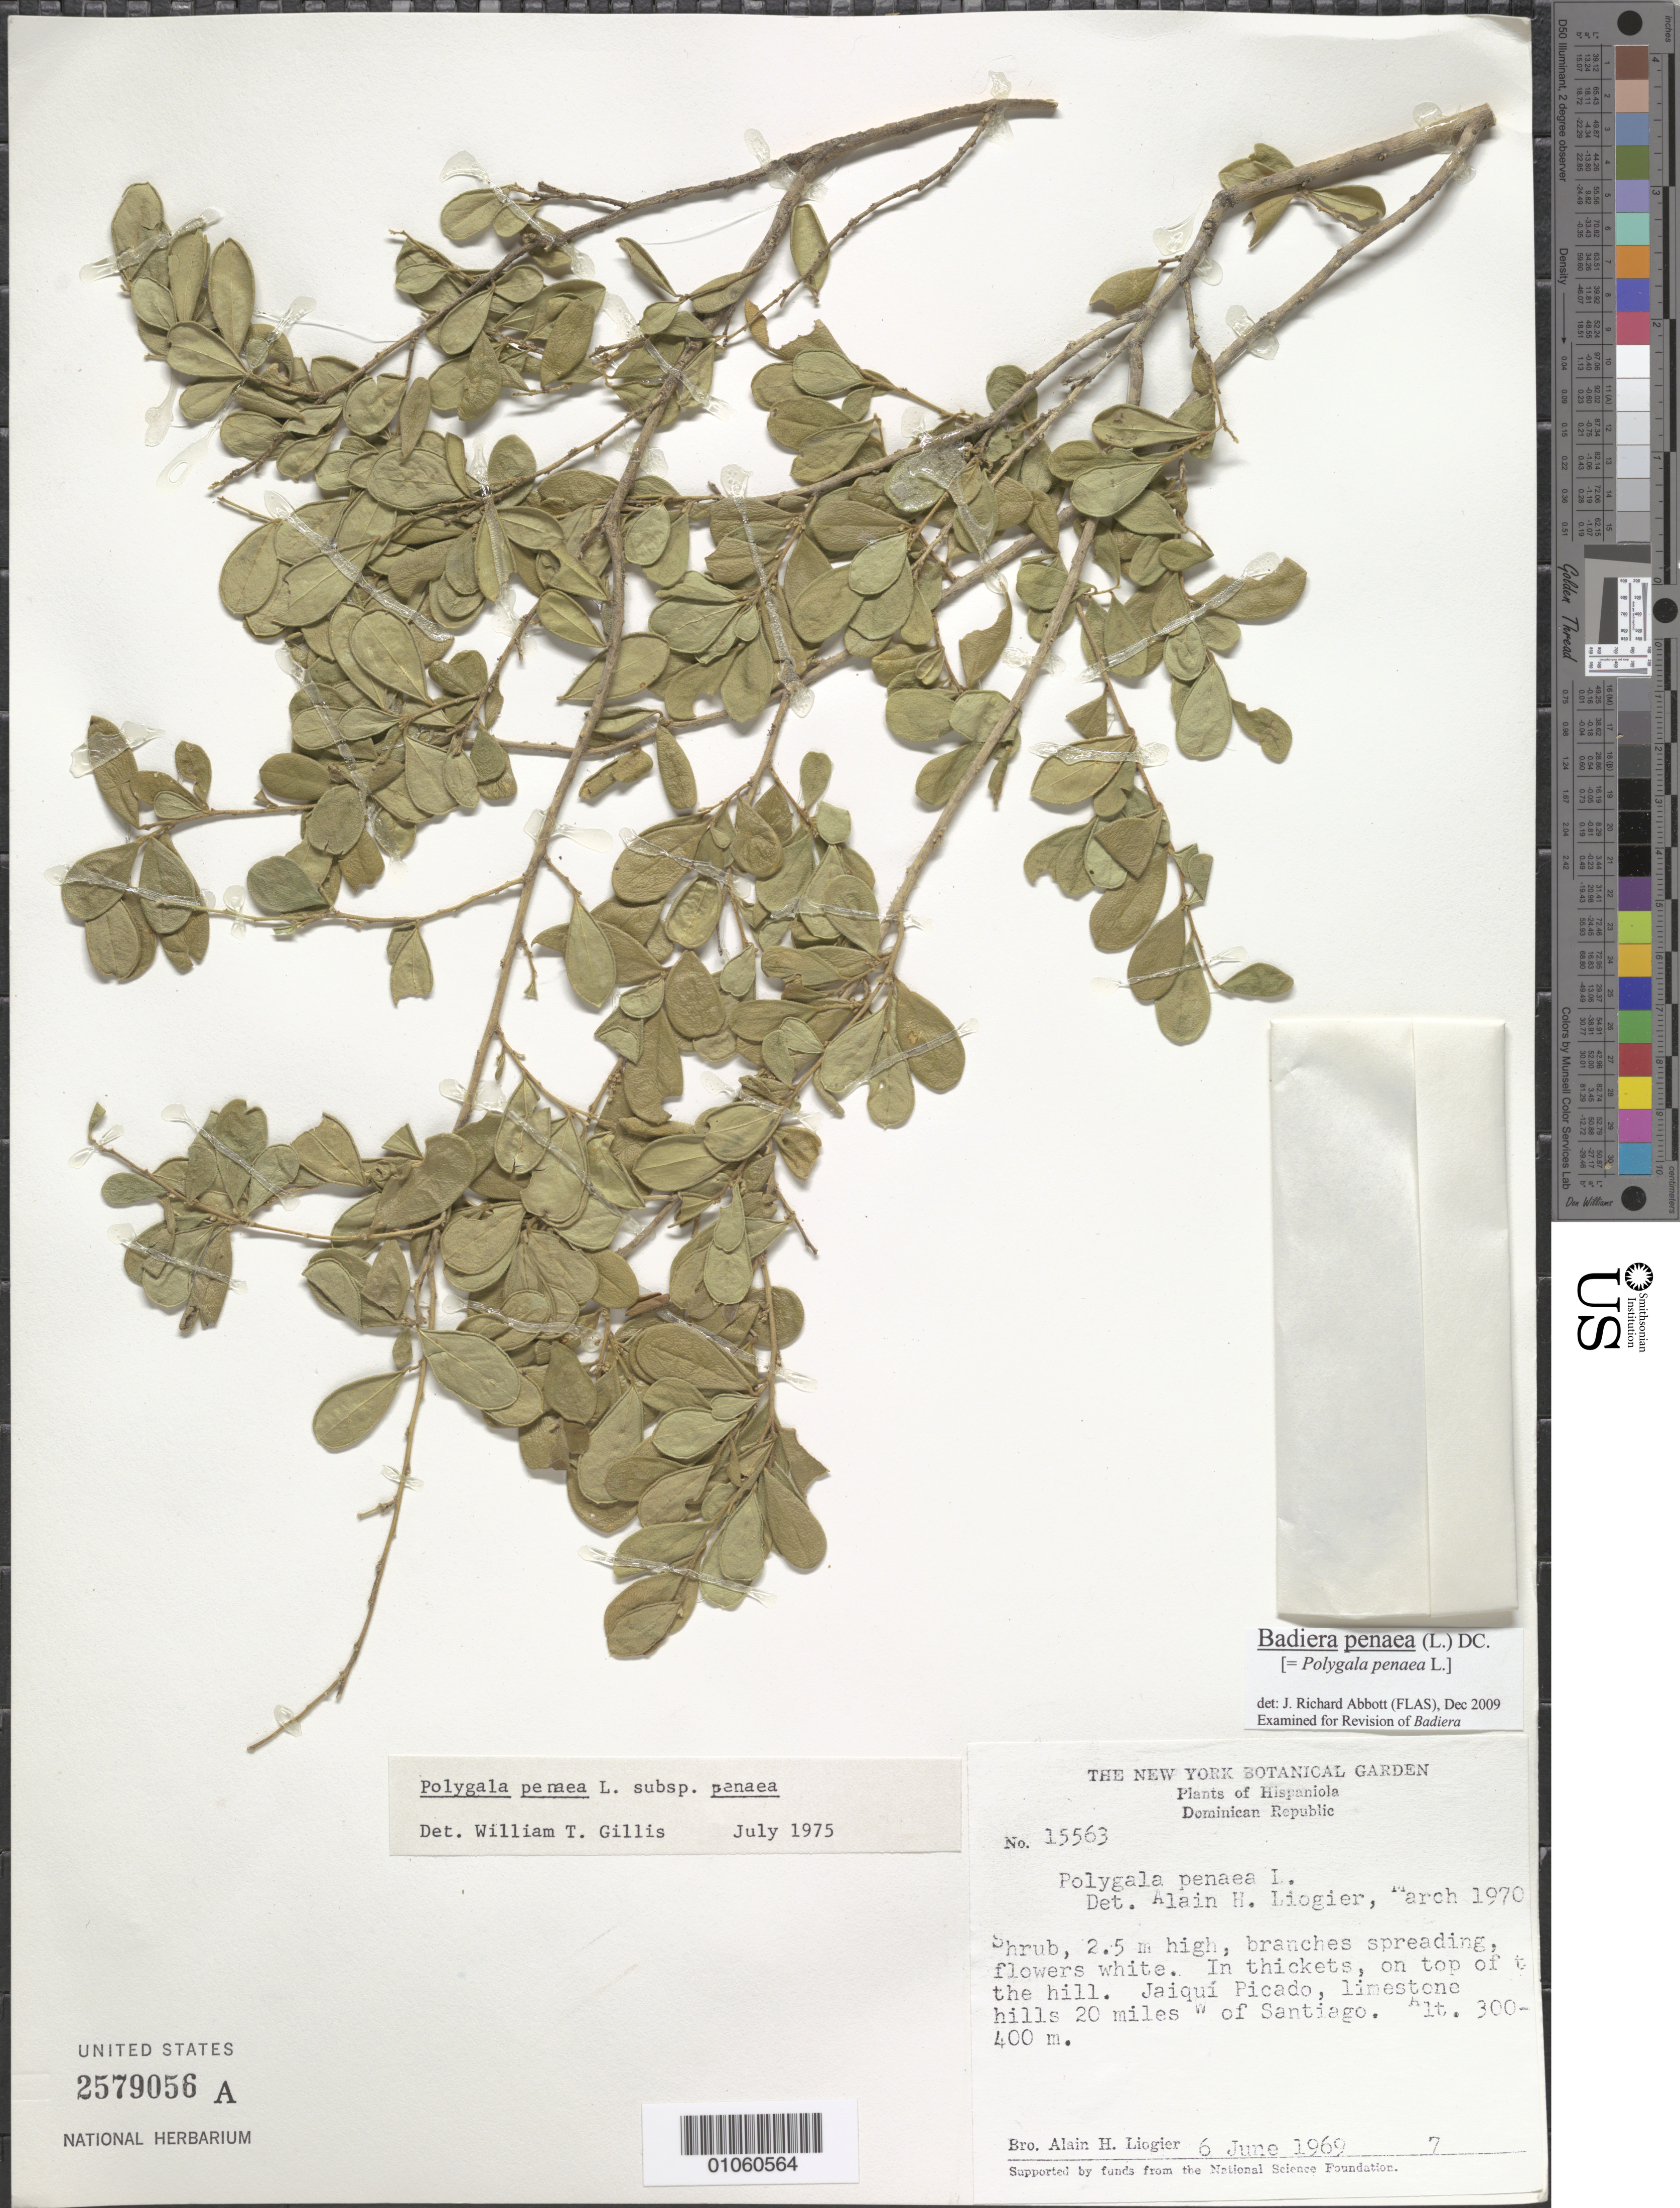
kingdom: Plantae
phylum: Tracheophyta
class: Magnoliopsida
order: Fabales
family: Polygalaceae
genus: Badiera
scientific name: Badiera penaea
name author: (L.) DC.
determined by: Abbott, J. R., (FLAS)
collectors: A. H. Liogier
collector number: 15563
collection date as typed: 06 Jun 1969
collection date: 1969-06-06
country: Dominican Republic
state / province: Santiago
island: Hispaniola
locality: Jaiquí Picado, 20 miles W of Santiago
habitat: In thickets, on top of the hill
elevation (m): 300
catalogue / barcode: US 2579056A